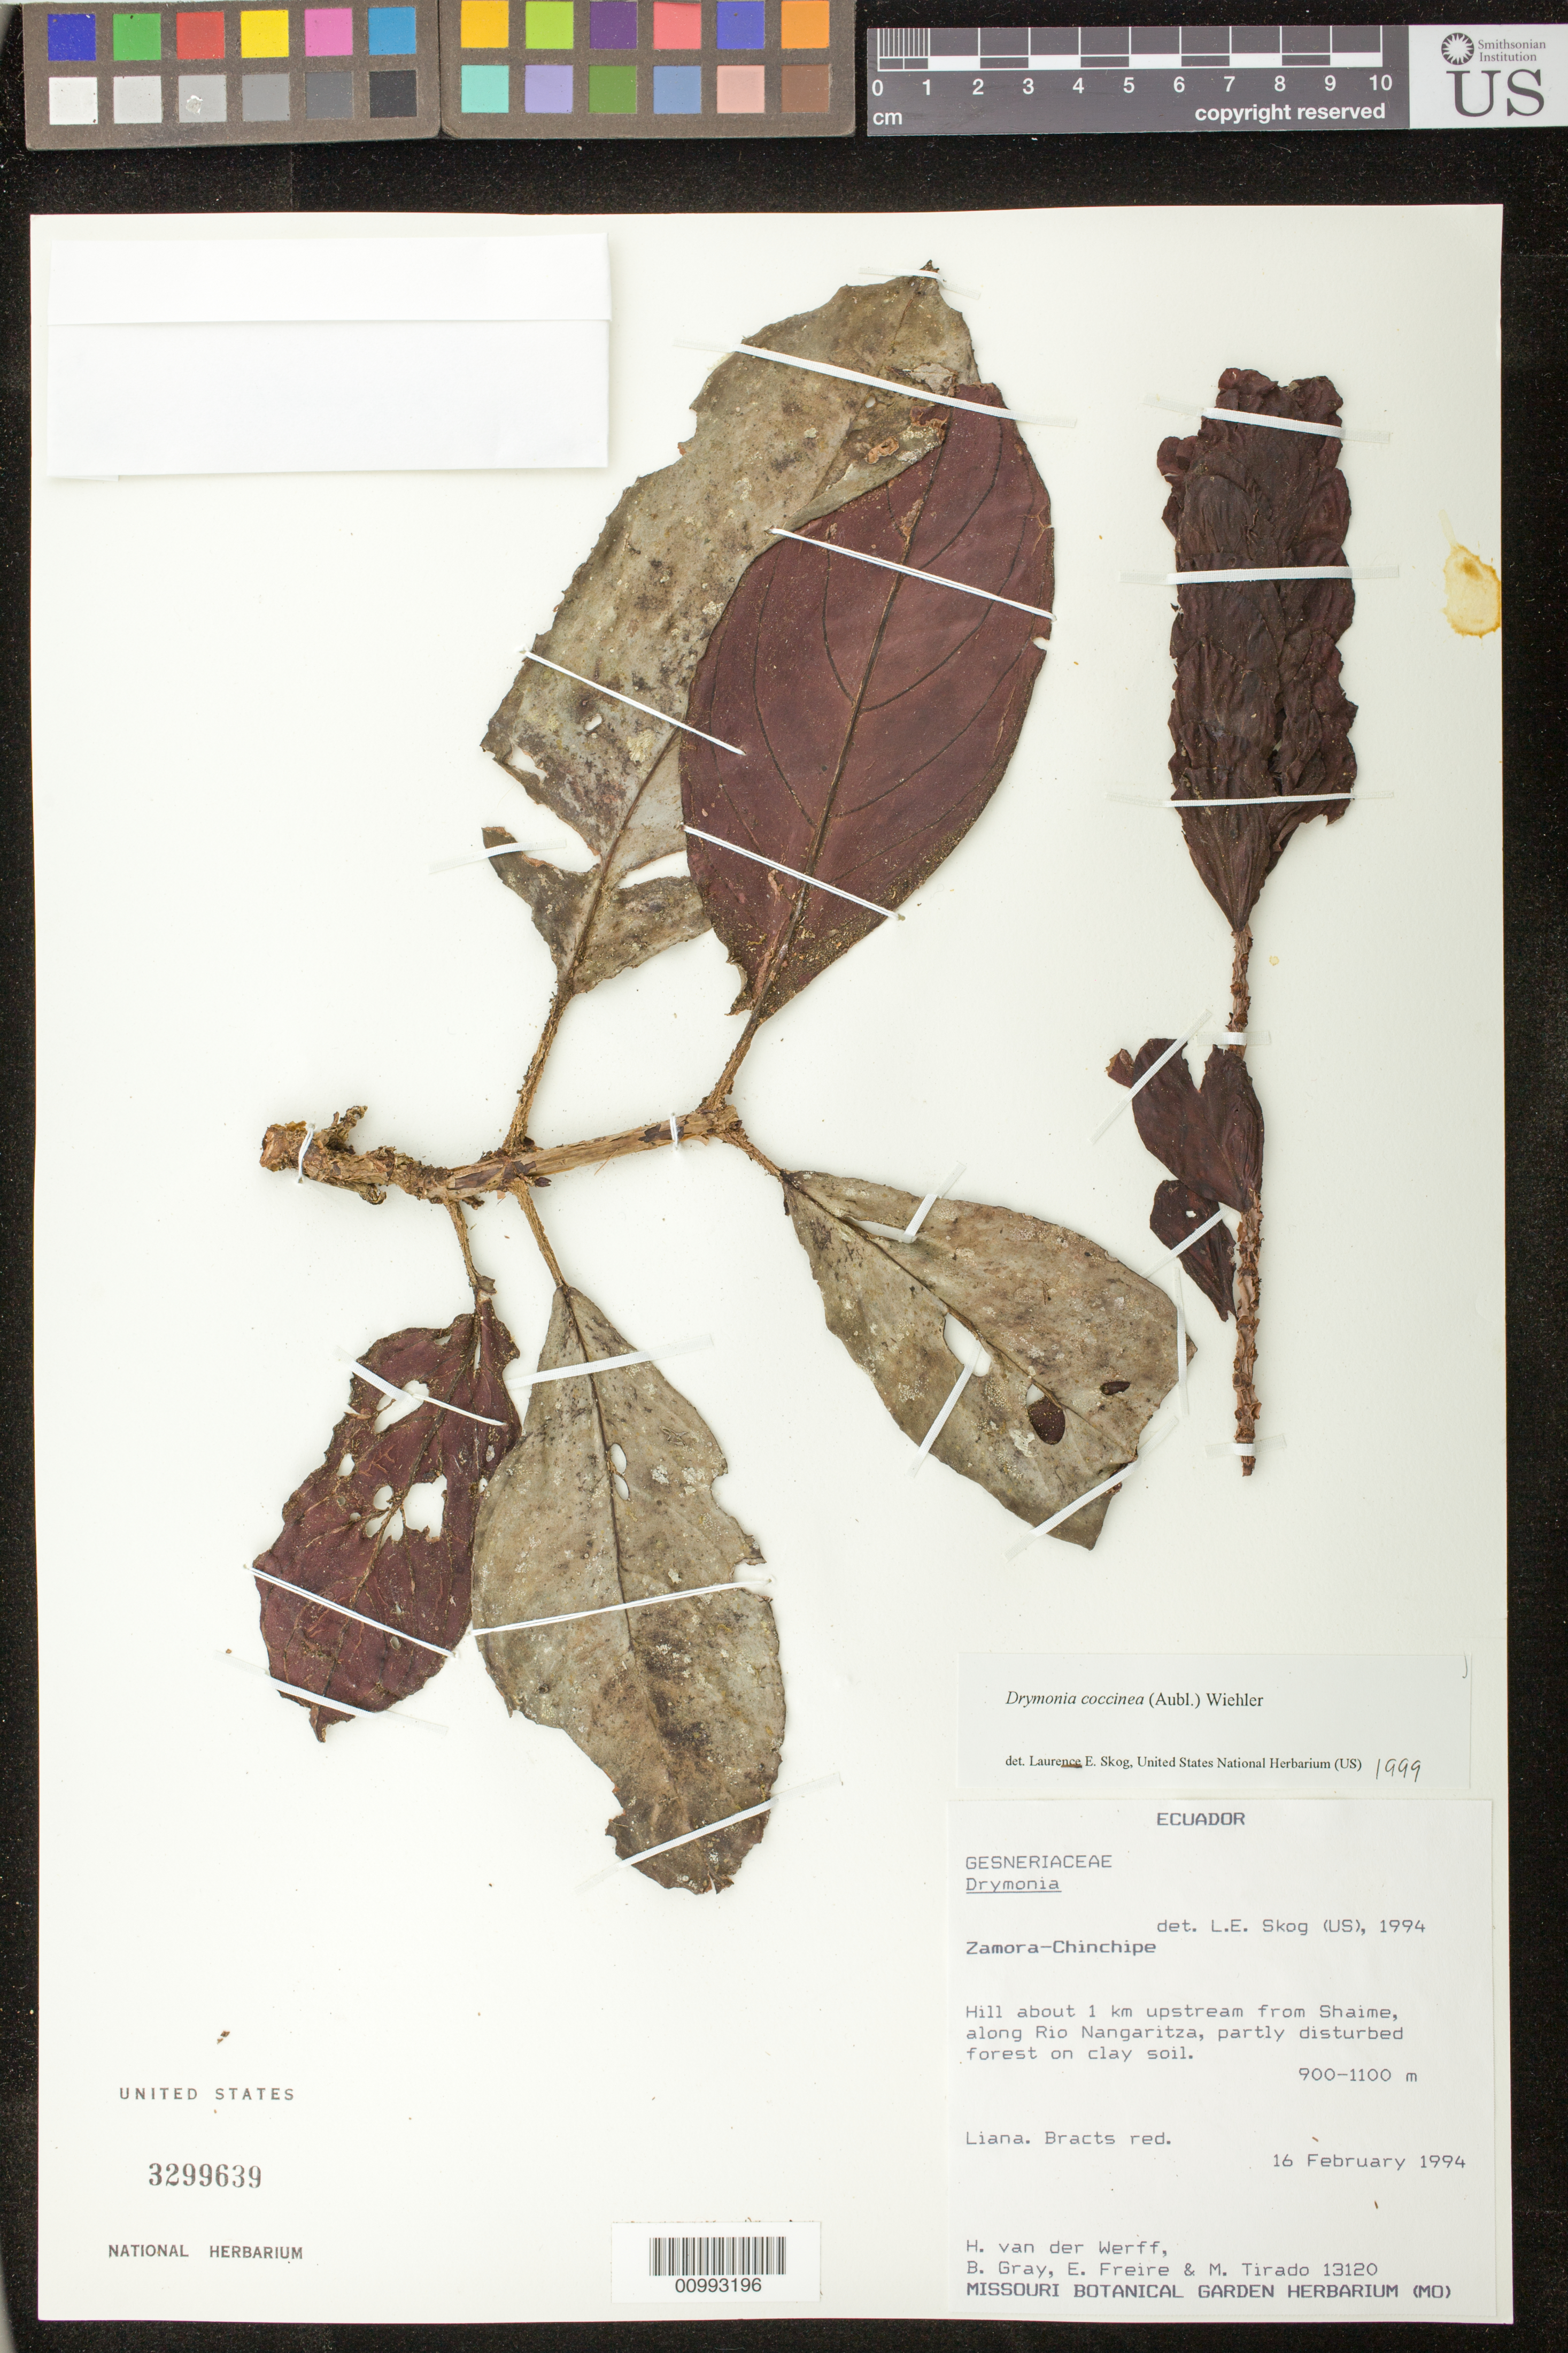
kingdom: Plantae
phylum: Tracheophyta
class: Magnoliopsida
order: Lamiales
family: Gesneriaceae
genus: Drymonia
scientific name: Drymonia coccinea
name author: (Aubl.) Wiehler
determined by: Skog, Laurence E.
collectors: H. van der Werff, B. Gray, E. Freire & M. Tirado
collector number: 13120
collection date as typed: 16 Feb 1994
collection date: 1994-02-16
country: Ecuador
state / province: Zamora-Chinchipe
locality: Hill about 1 km upstream from Shaime, along Rio Nangaritza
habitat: Partly disturbed forest on clay soil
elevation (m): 900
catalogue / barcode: US 3299639